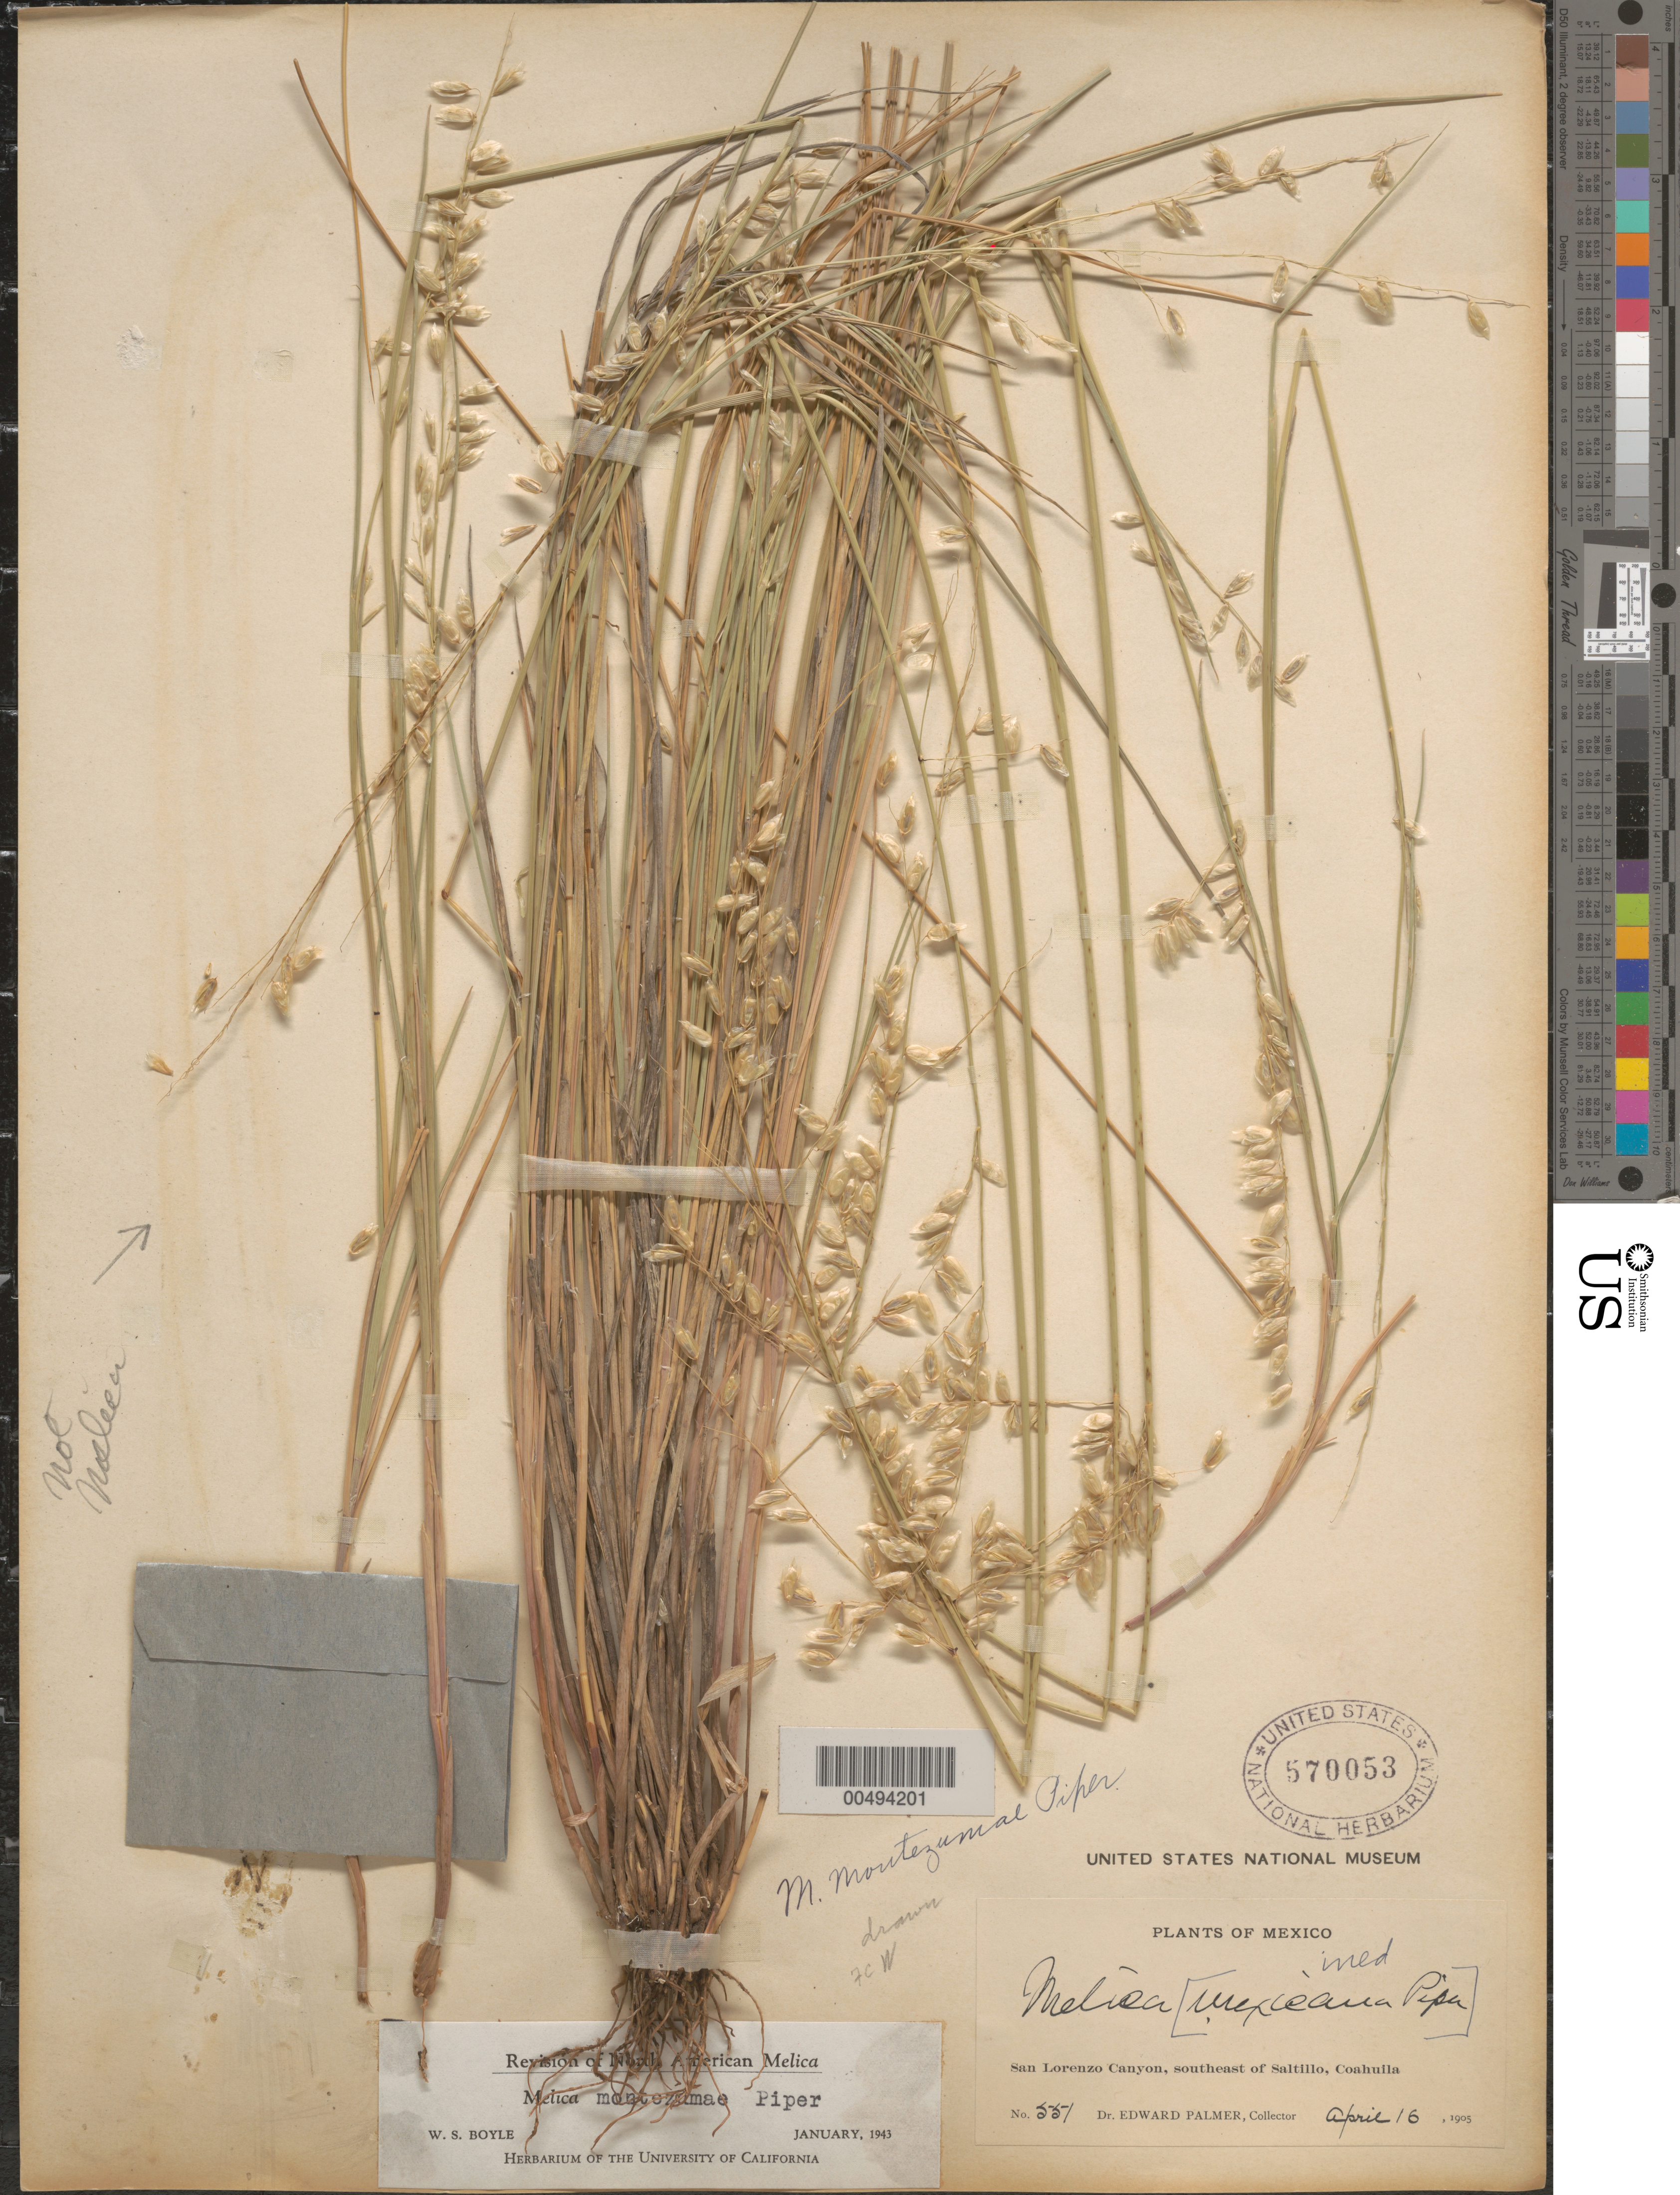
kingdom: Plantae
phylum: Tracheophyta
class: Liliopsida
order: Poales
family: Poaceae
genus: Melica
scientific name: Melica montezumae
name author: Piper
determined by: Boyle, W. S.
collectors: E. Palmer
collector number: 551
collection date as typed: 16 Apr 1905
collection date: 1905-04-16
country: Mexico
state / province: Coahuila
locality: San Lorenzo Canyon, SE of Saltillo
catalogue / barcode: US 570053